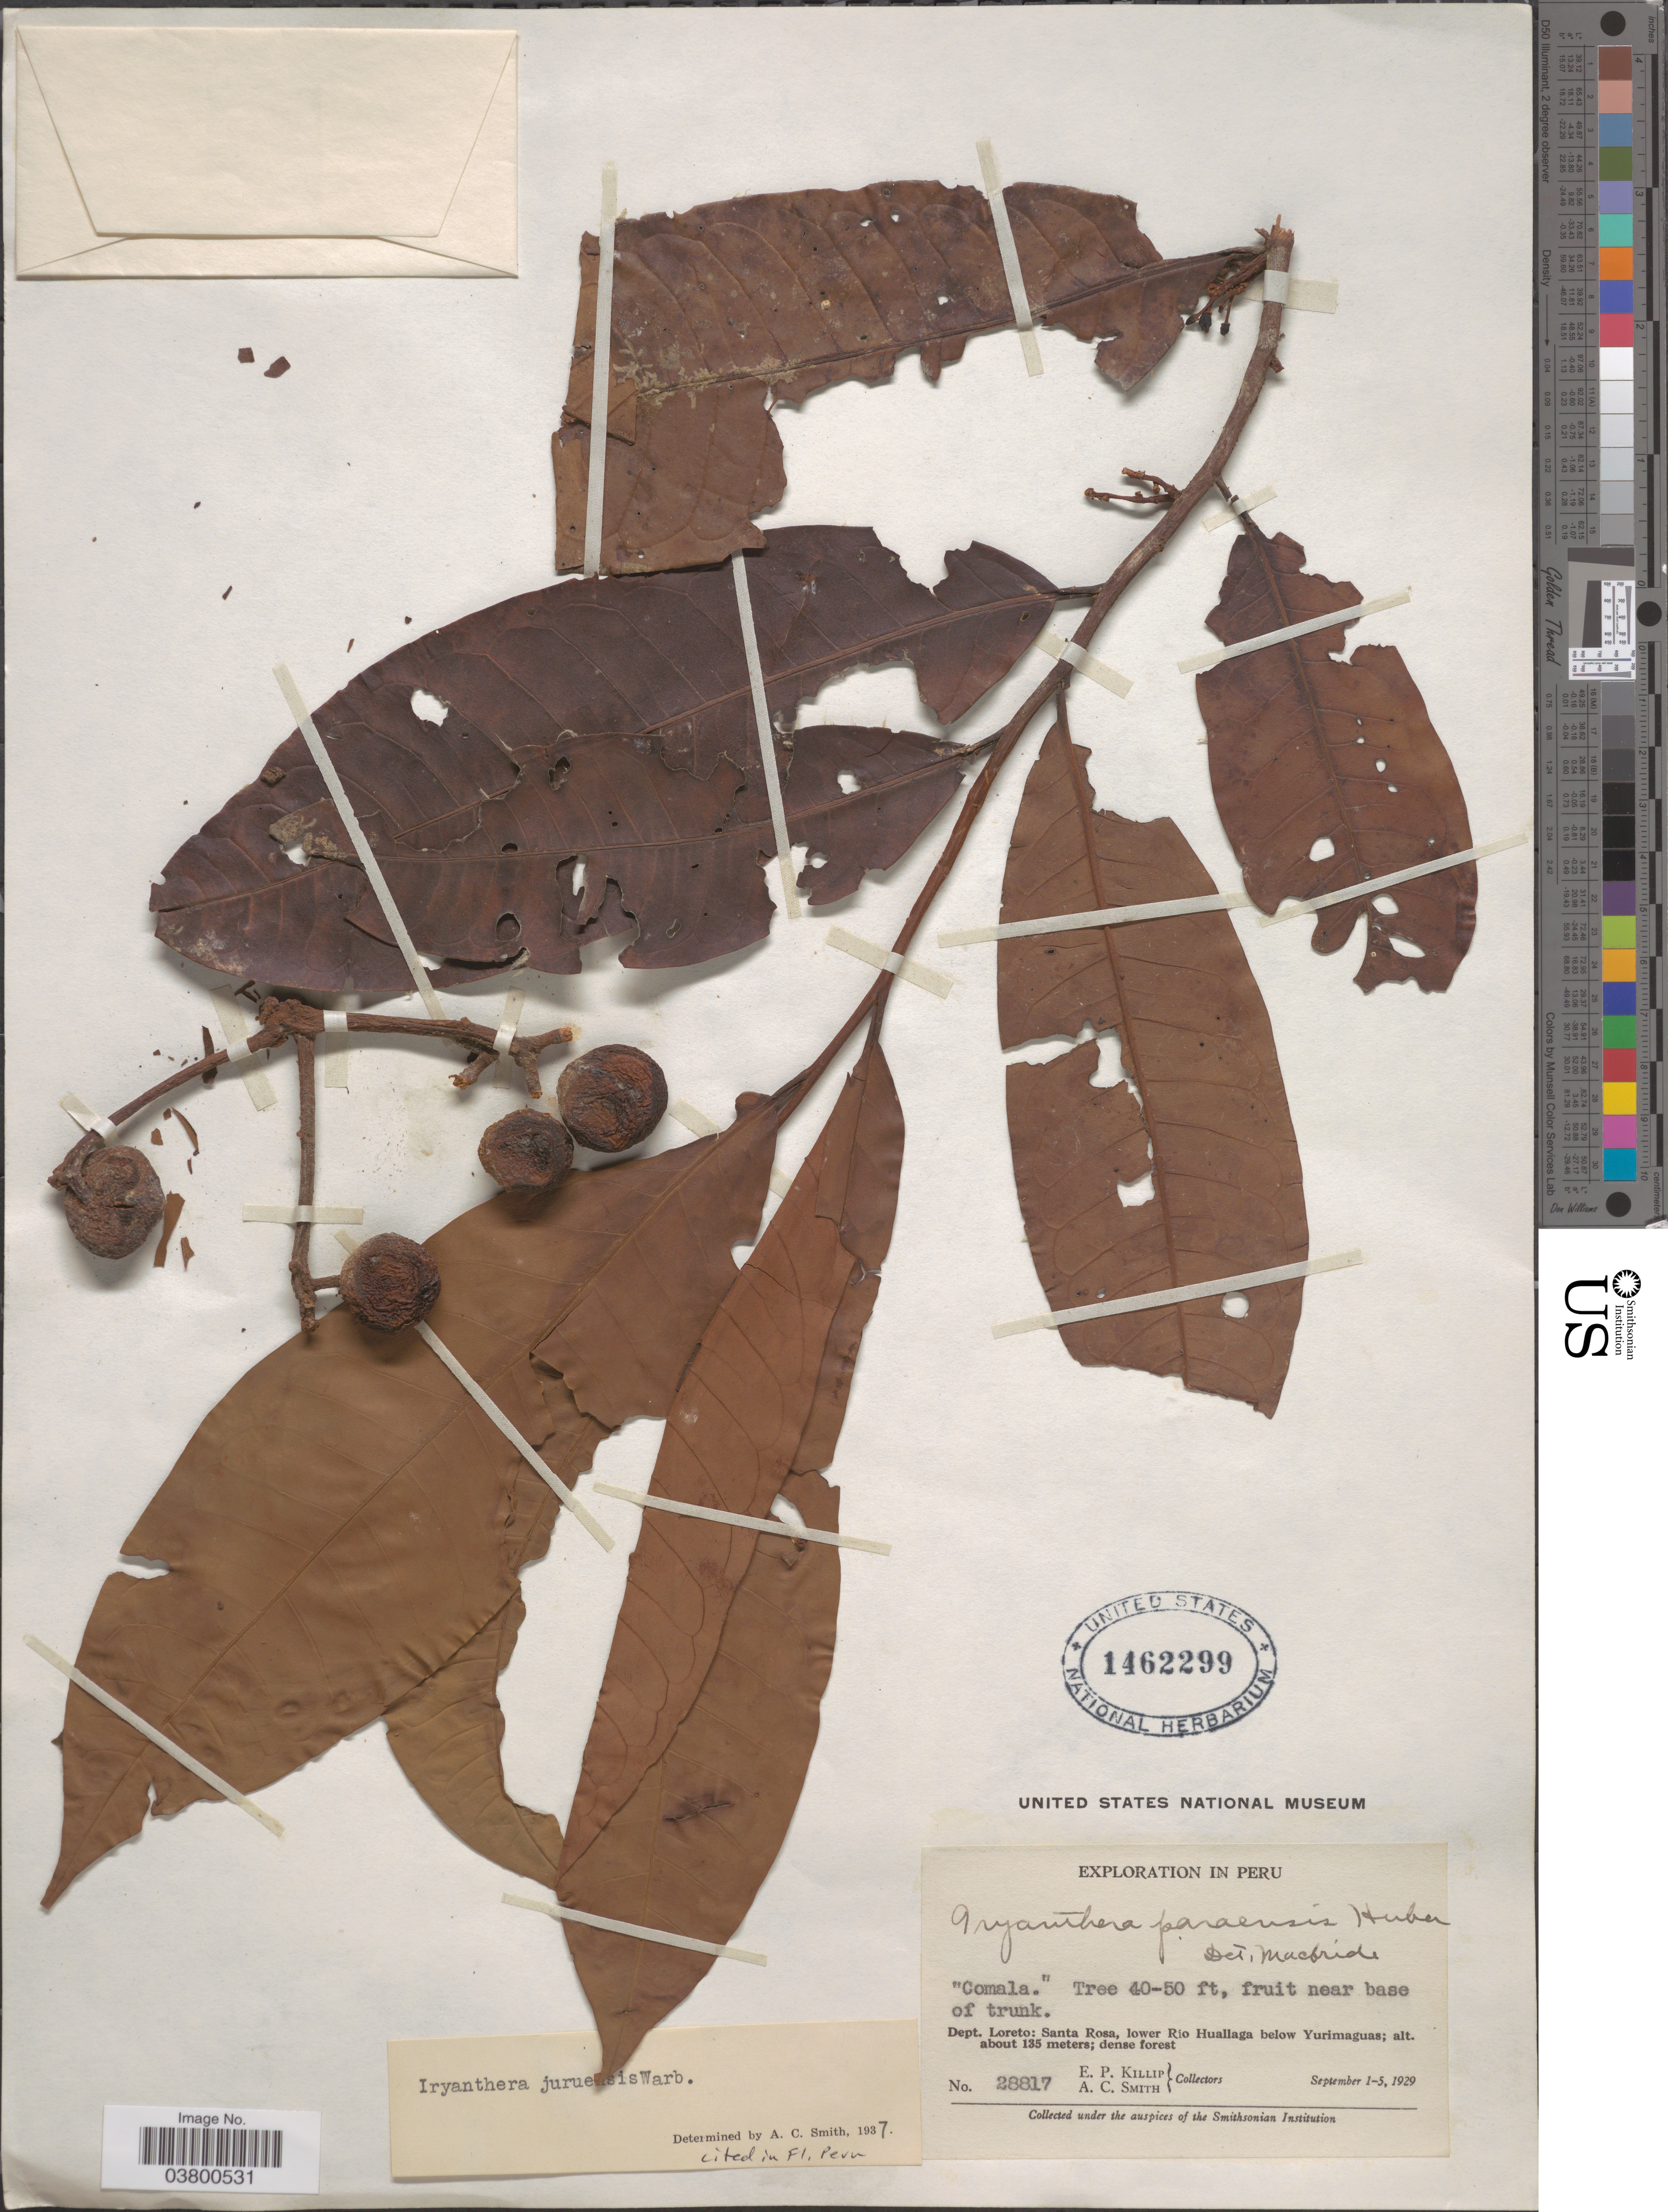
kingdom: Plantae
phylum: Tracheophyta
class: Magnoliopsida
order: Magnoliales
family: Myristicaceae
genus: Iryanthera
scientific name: Iryanthera juruensis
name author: Warb.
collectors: E. P. Killip & A. C. Smith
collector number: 28817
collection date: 1929-09-01/1929-09-05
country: Peru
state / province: Loreto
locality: Dept. Loreto: Santa Rosa, lower Rio Huallaga below Yurimaguas.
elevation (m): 135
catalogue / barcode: US 1462299